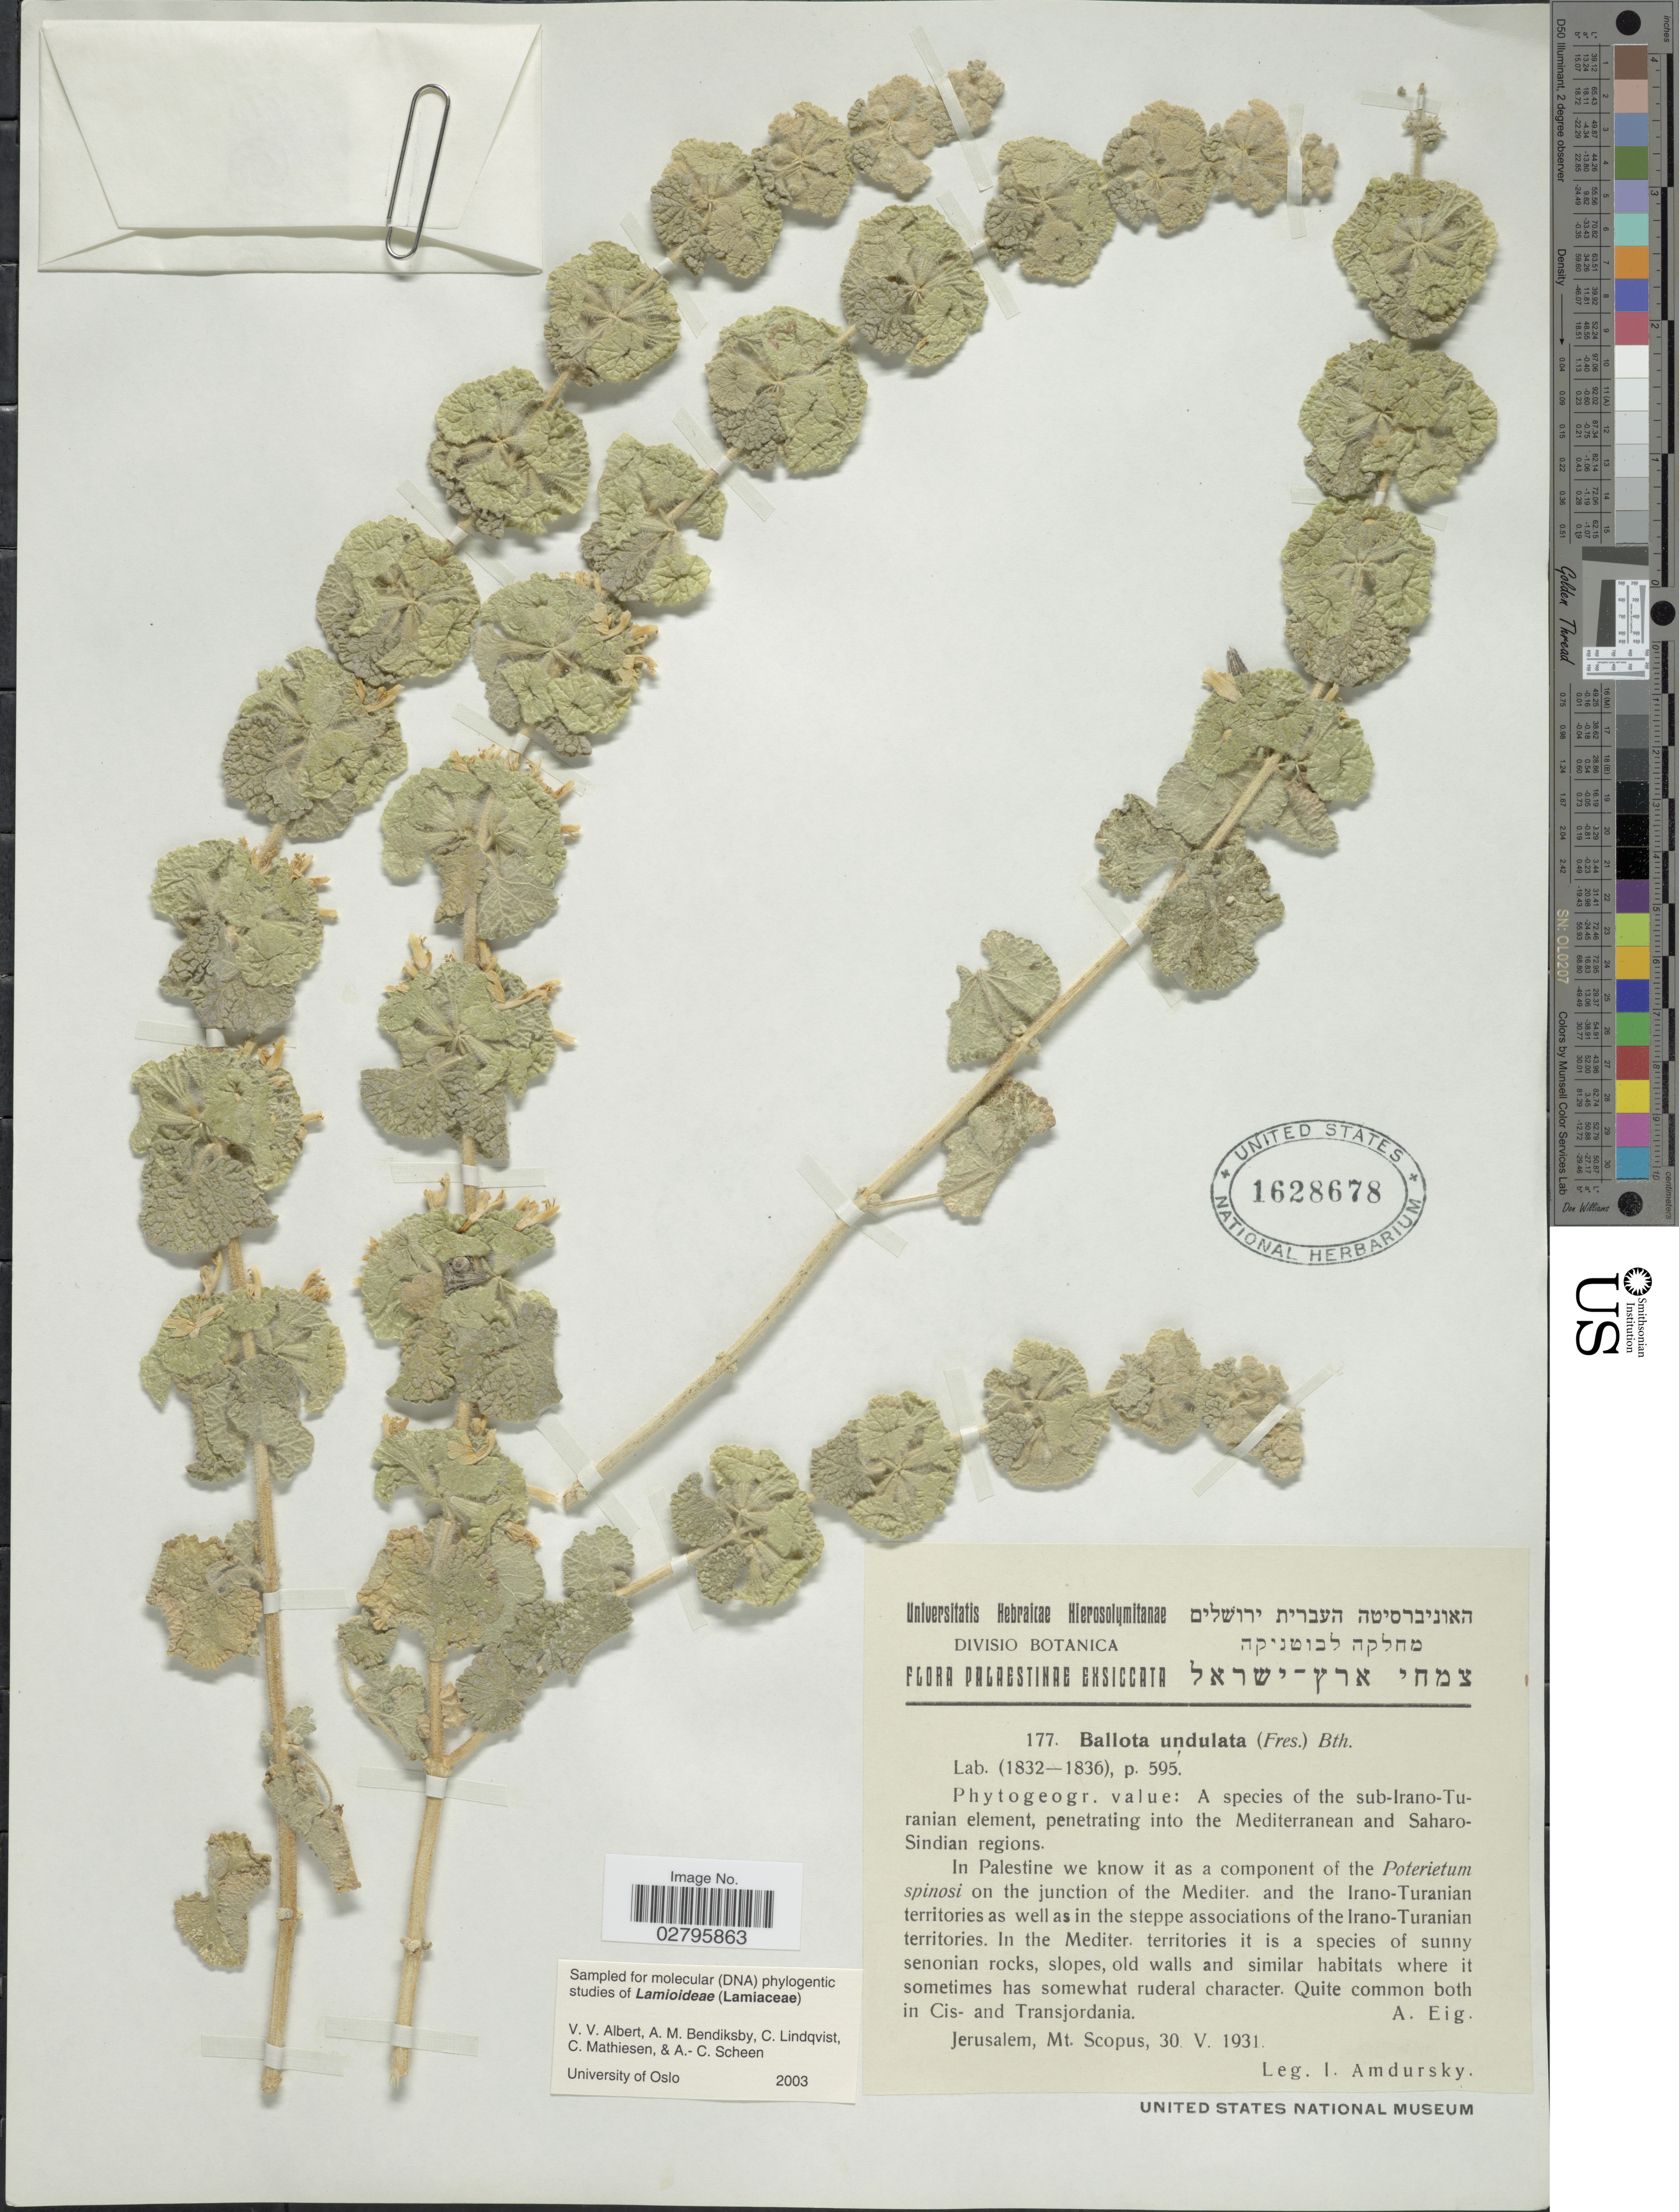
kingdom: Plantae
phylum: Tracheophyta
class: Magnoliopsida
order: Lamiales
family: Lamiaceae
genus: Ballota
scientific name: Ballota undulata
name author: (Sieber ex Fresen.) Benth.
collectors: I. Amdursky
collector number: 177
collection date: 1931-05-30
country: Israel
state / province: Jerusalem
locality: Palaestinae. Jerusalem, Mt. Scopus.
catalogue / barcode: US 1628678